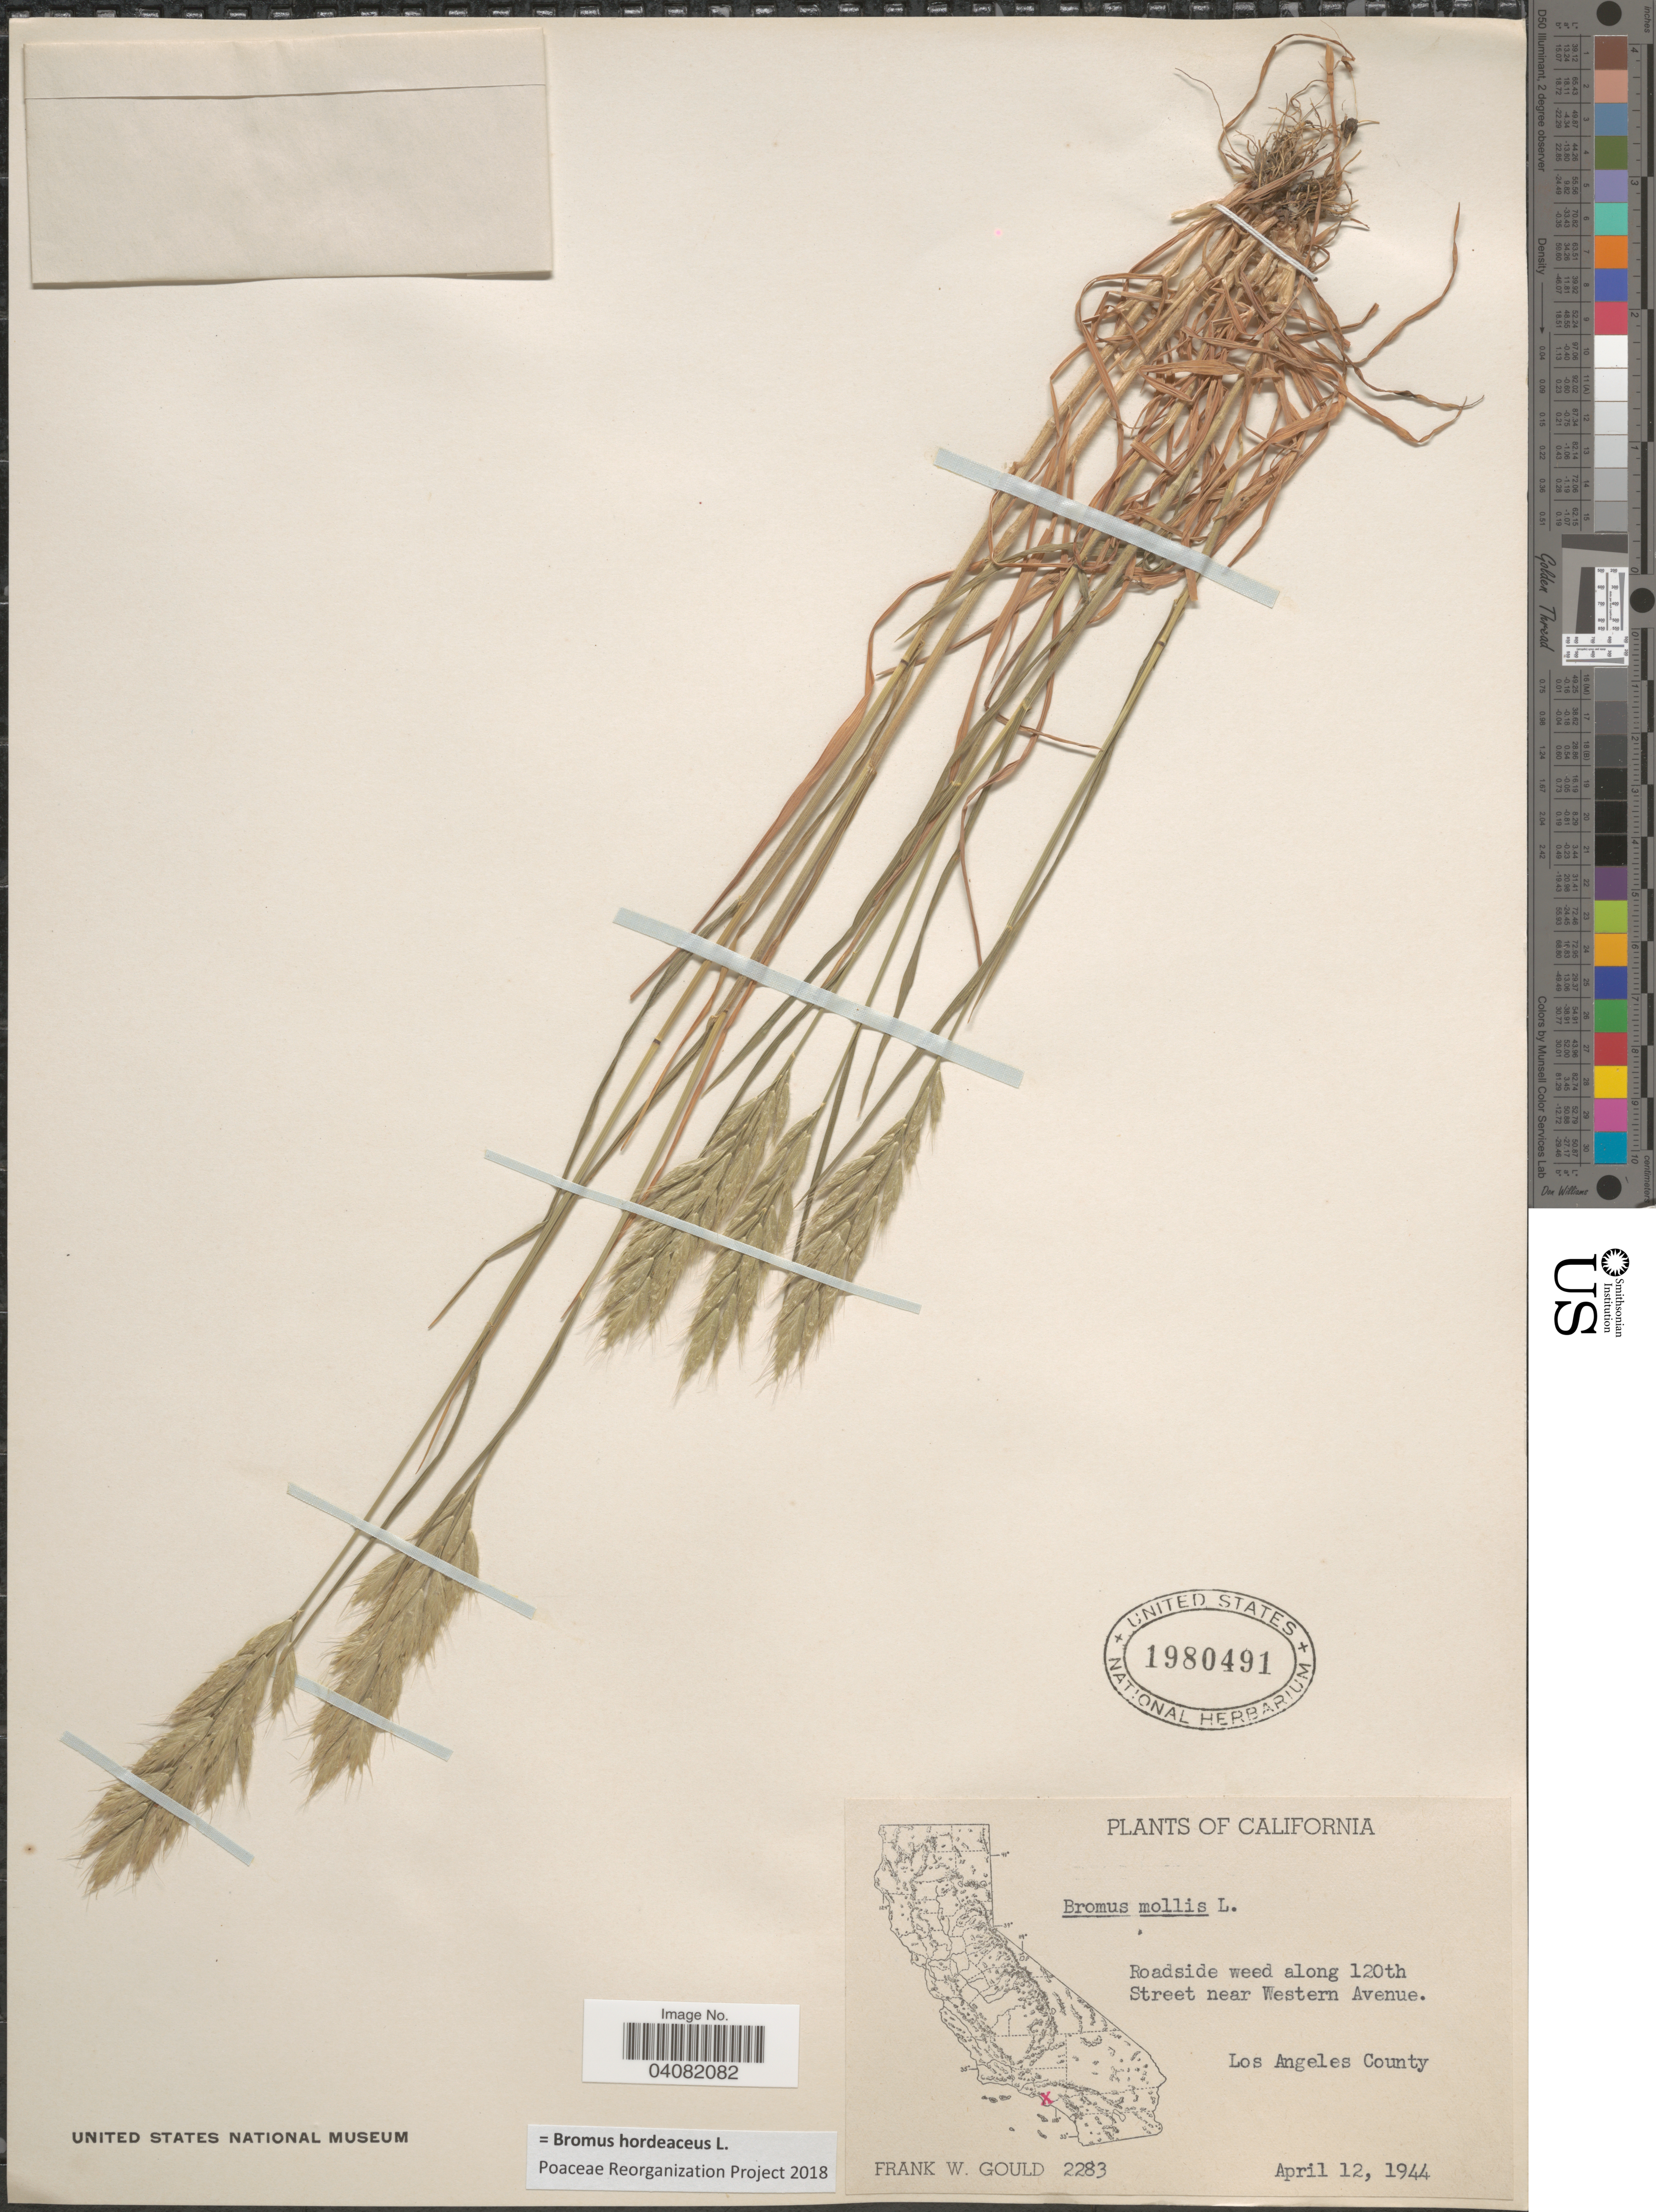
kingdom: Plantae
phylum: Tracheophyta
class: Liliopsida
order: Poales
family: Poaceae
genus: Bromus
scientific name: Bromus hordeaceus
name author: L.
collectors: F. W. Gould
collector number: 2283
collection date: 1944-04-12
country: United States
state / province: California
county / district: Los Angeles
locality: Roadside weed along 120th Street near Western Avenue. Los Angeles County.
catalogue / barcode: US 1980491